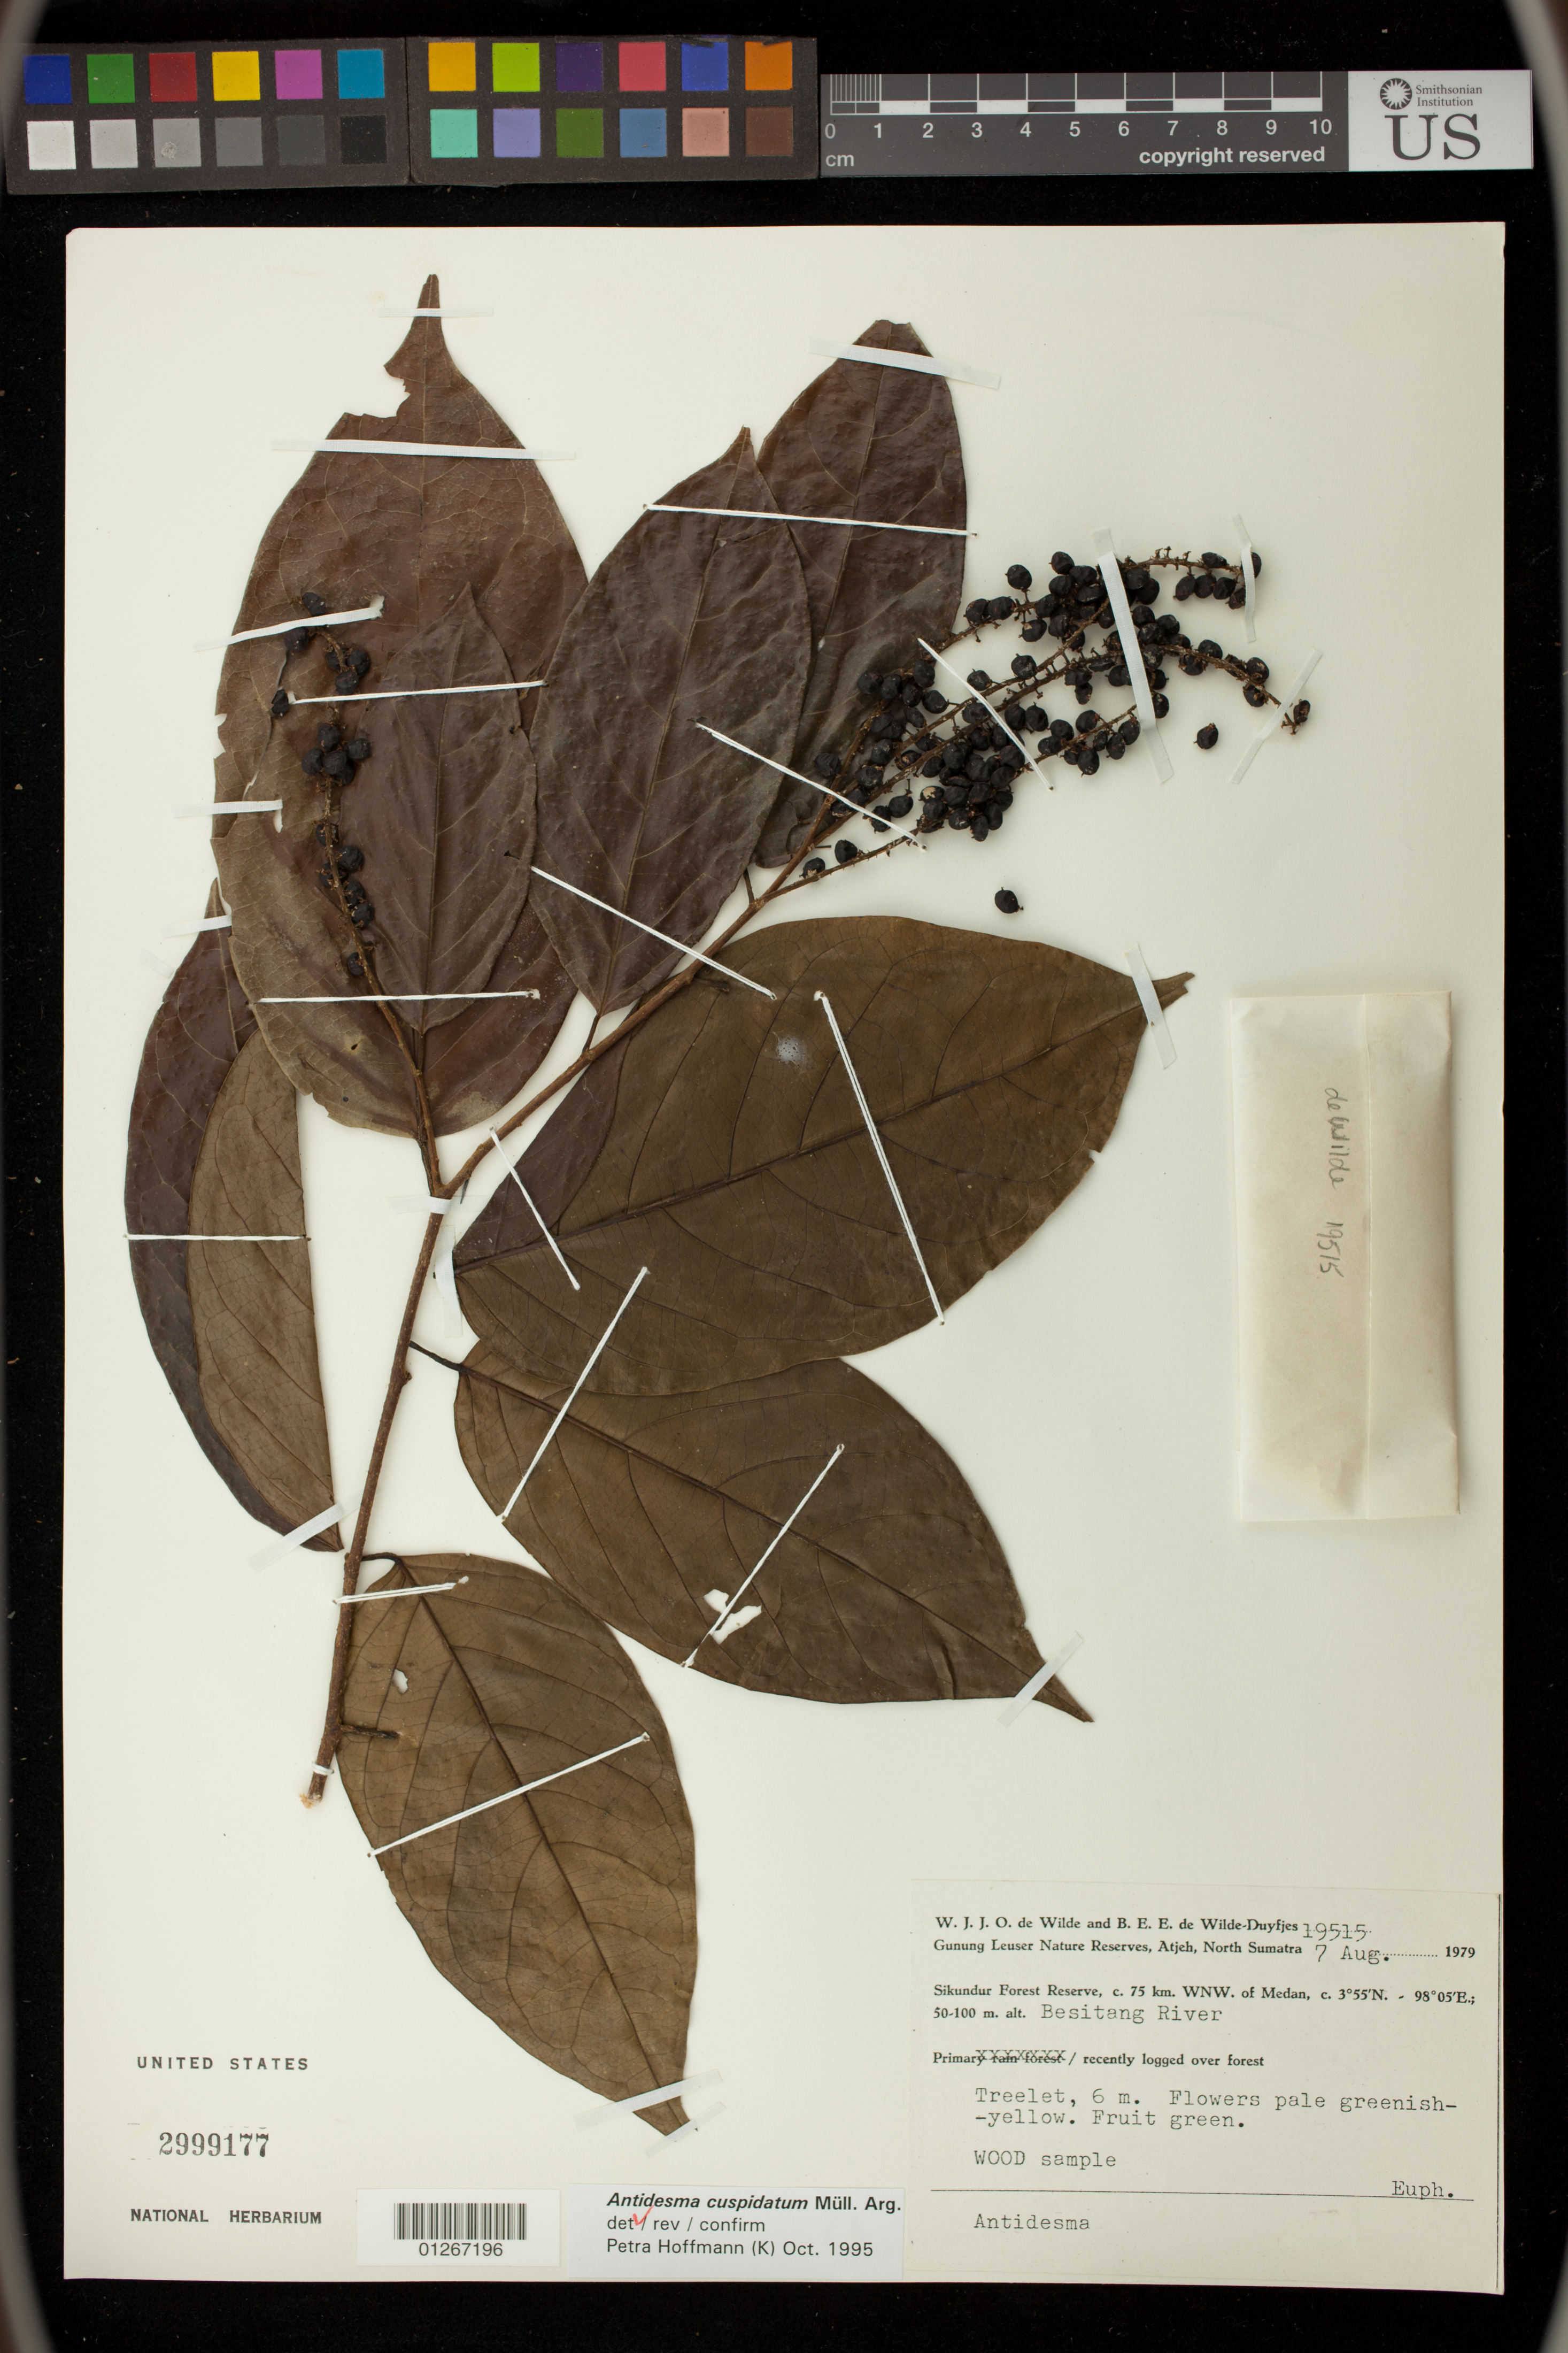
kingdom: Plantae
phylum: Tracheophyta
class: Magnoliopsida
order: Malpighiales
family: Phyllanthaceae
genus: Antidesma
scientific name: Antidesma cuspidatum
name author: Müll. Arg.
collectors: W. J. de Wilde & B. E. de Wilde-Duyfjes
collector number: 19515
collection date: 1979-08-07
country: Indonesia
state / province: Sumatra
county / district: Sumatera Utara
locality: Gunung Leuser Nature Reserves, Atjeh, North Sumatra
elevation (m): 50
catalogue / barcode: US 2999177